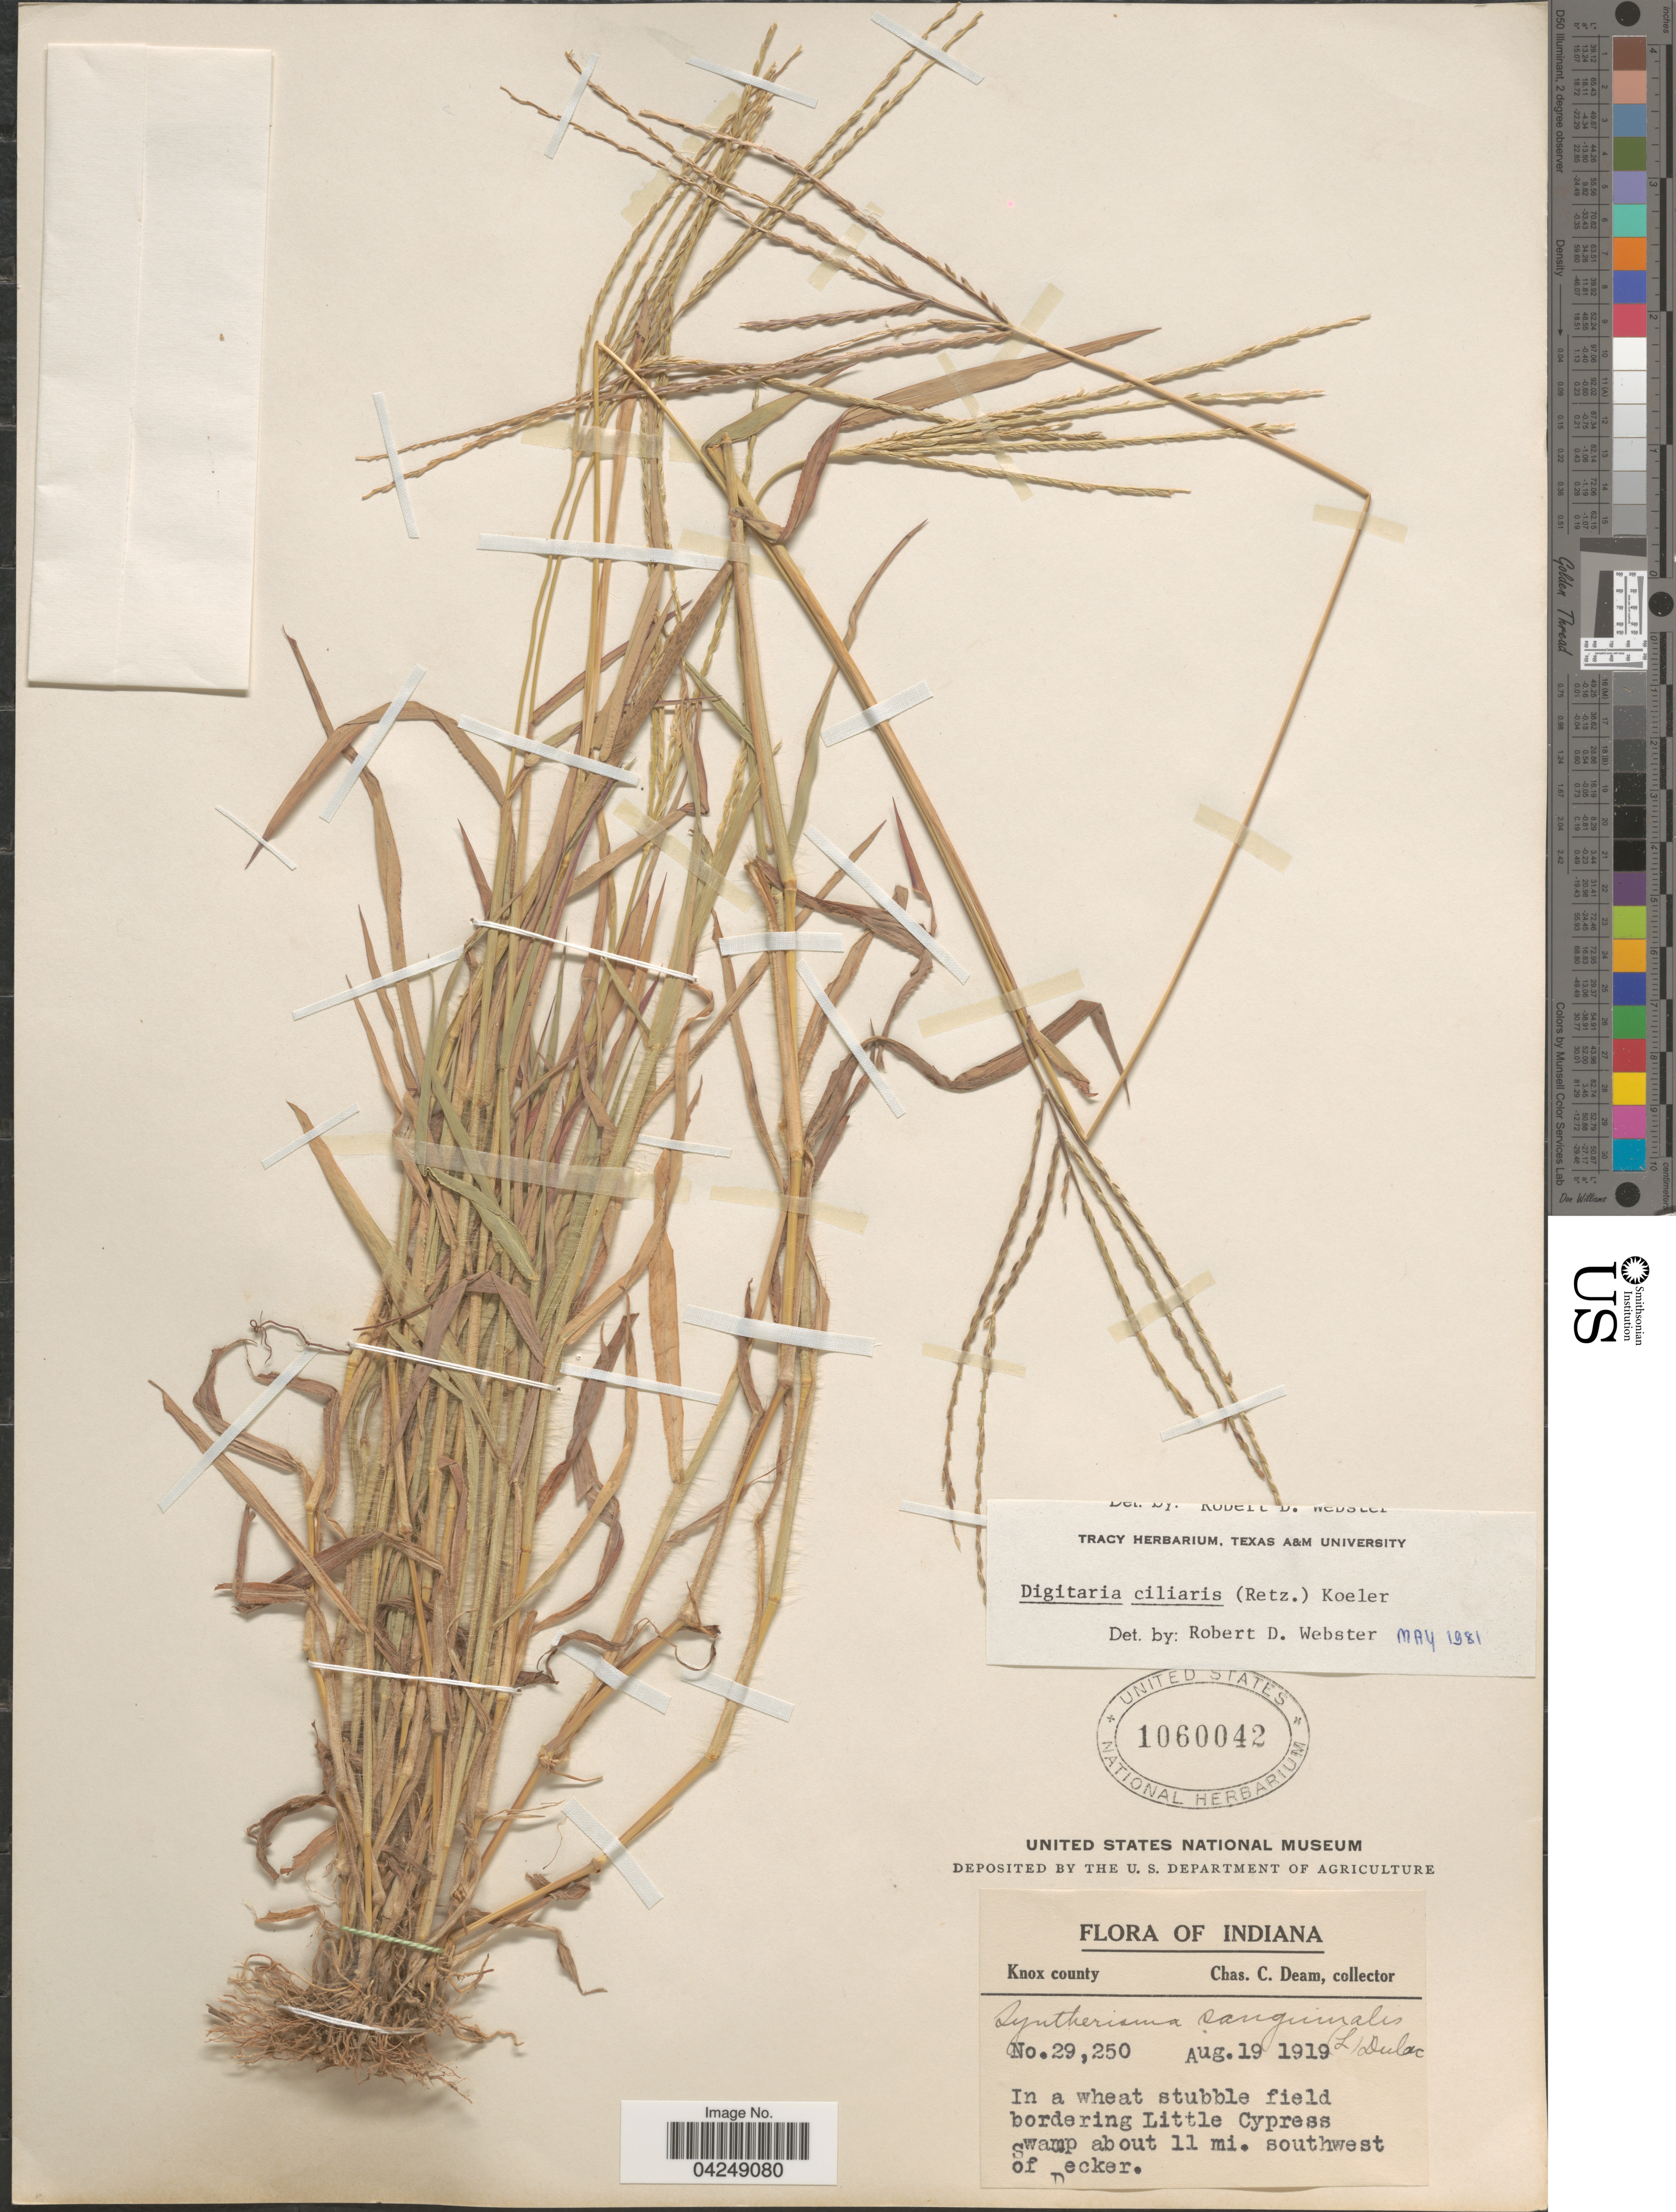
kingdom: Plantae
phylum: Tracheophyta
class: Liliopsida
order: Poales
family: Poaceae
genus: Digitaria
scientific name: Digitaria ciliaris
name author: (Retz.) Koeler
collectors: C. C. Deam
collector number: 29250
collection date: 1919-08-19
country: United States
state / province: Indiana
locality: Knox county. In a wheat stubble field bordering Little Cypress Swamp about 11 mi. southwest of Decker.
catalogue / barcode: US 1060042